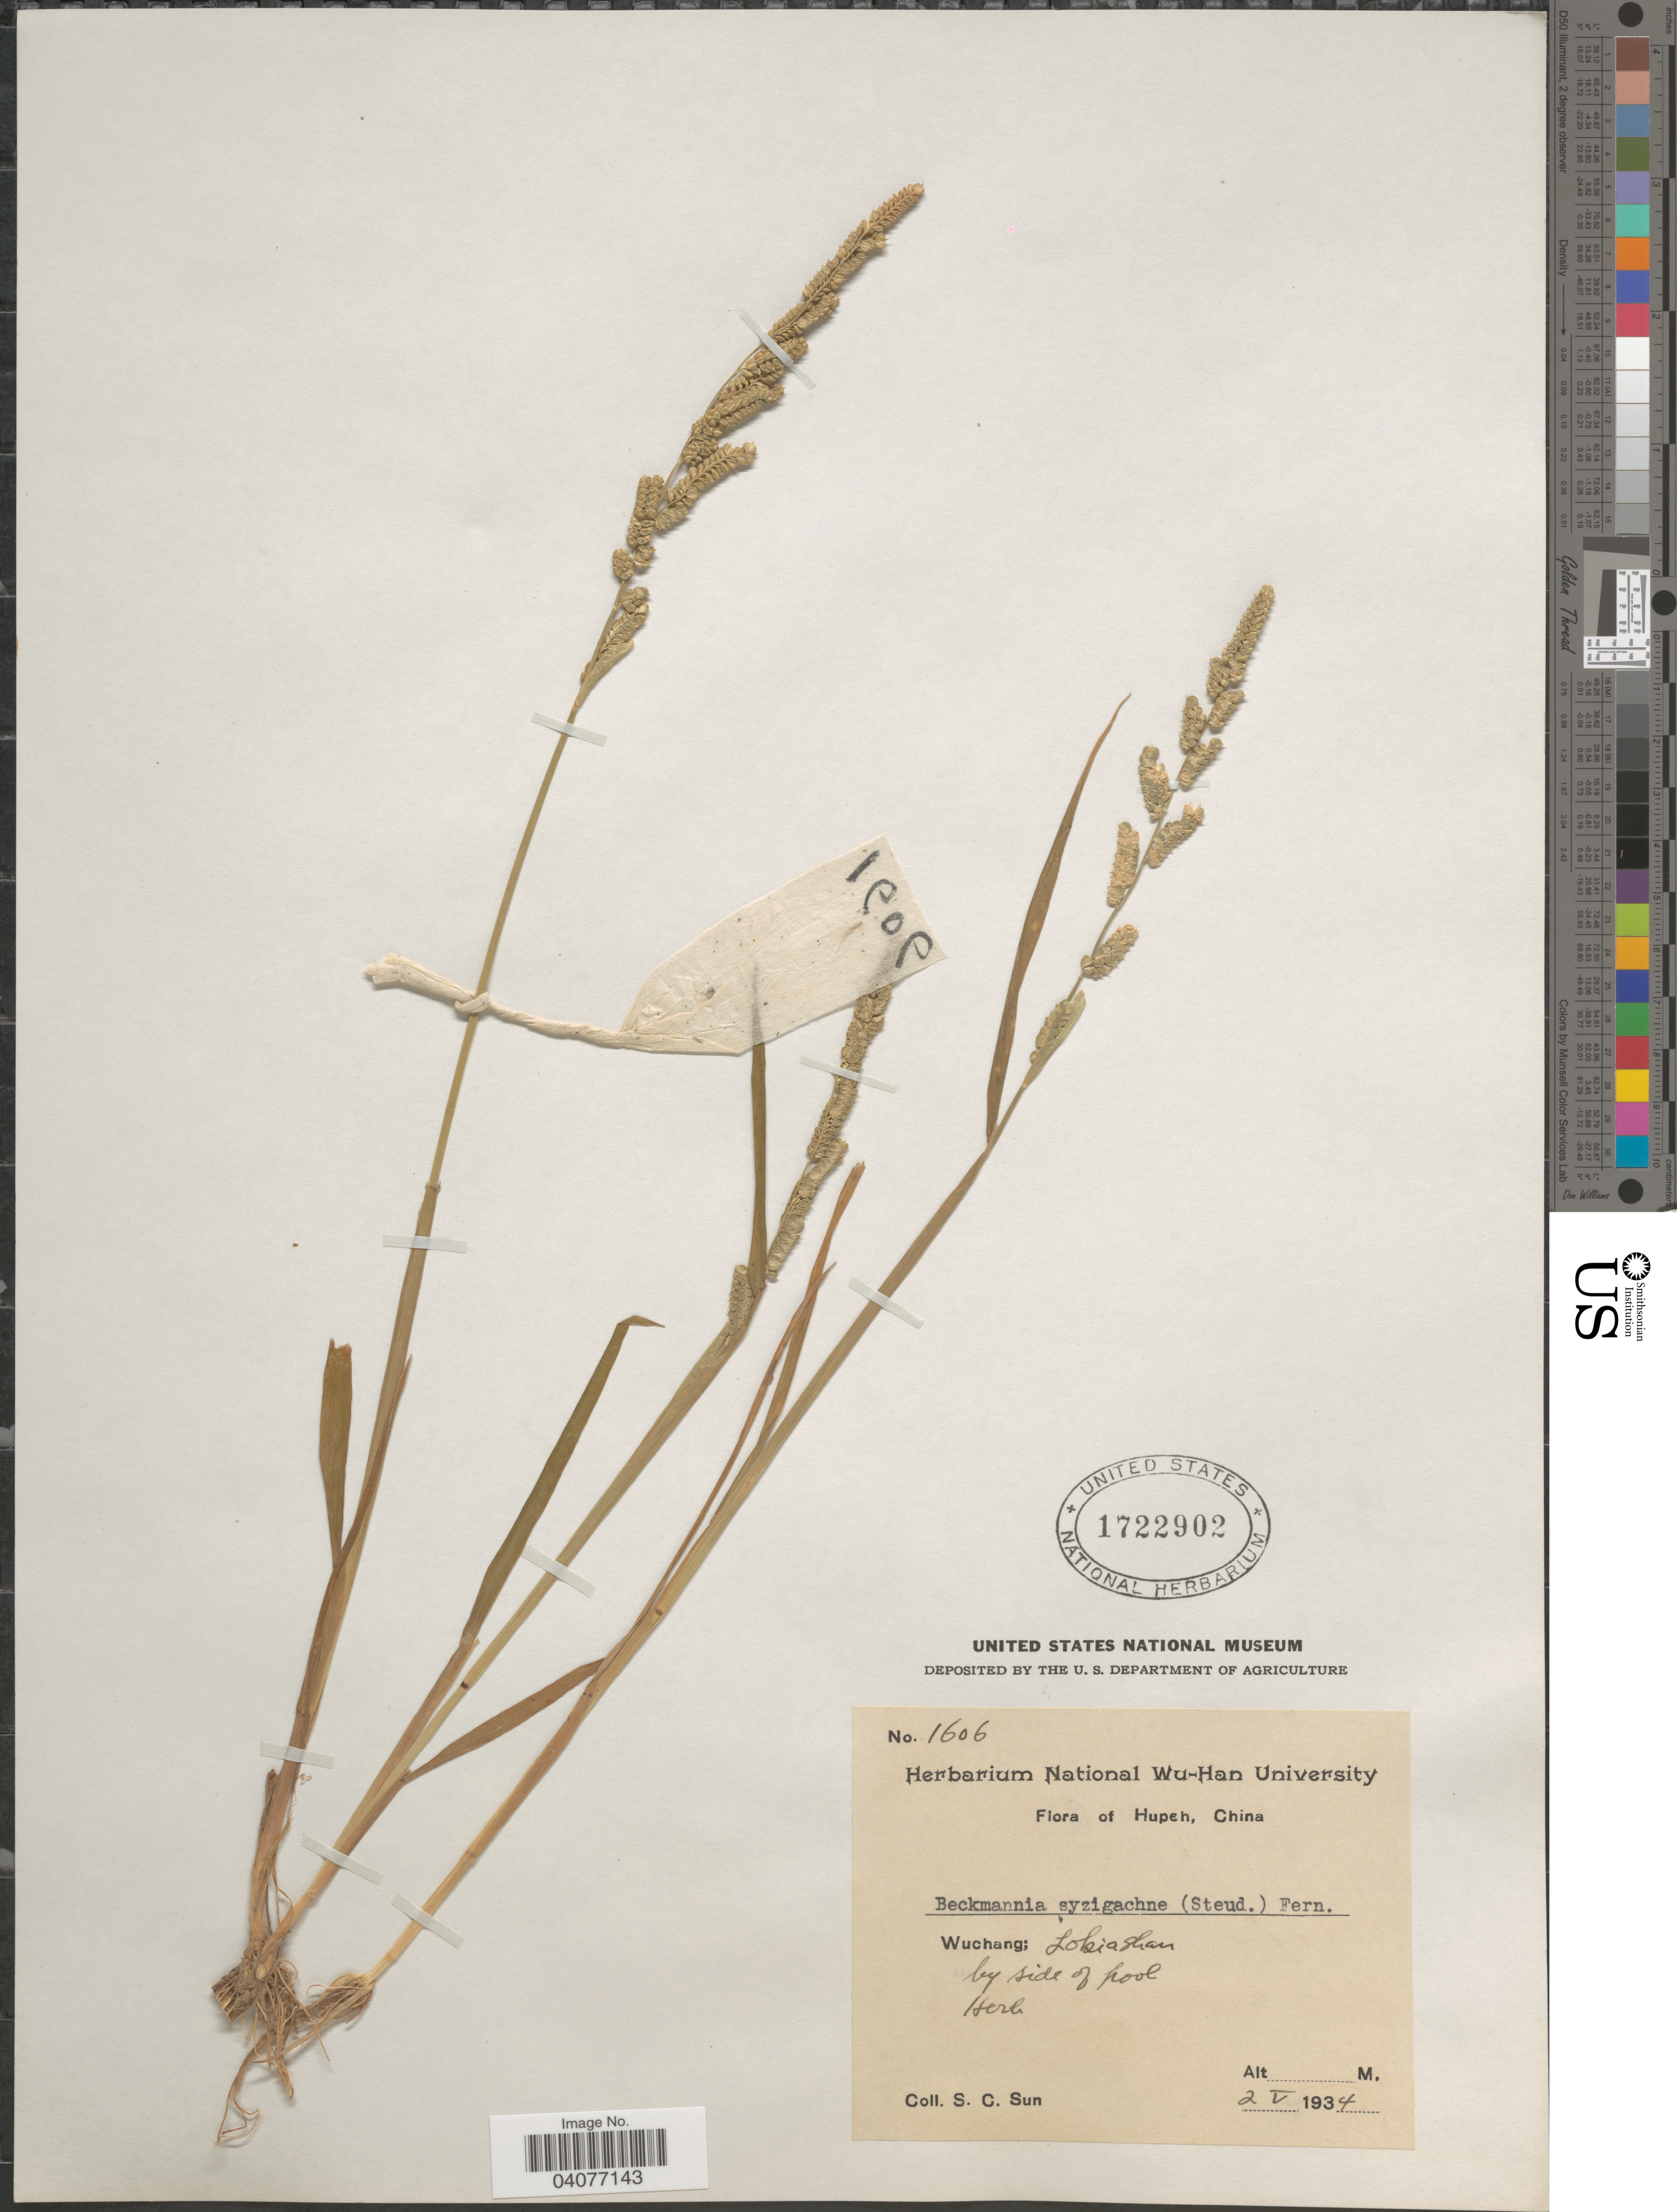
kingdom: Plantae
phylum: Tracheophyta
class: Liliopsida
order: Poales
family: Poaceae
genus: Beckmannia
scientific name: Beckmannia syzigachne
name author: (Steud.) Fernald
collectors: S. C. Sun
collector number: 1606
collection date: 1934-05-02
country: China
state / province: Hubei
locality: Hupeh. Wuchang: Lobiashan by side of pool.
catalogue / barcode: US 1722902